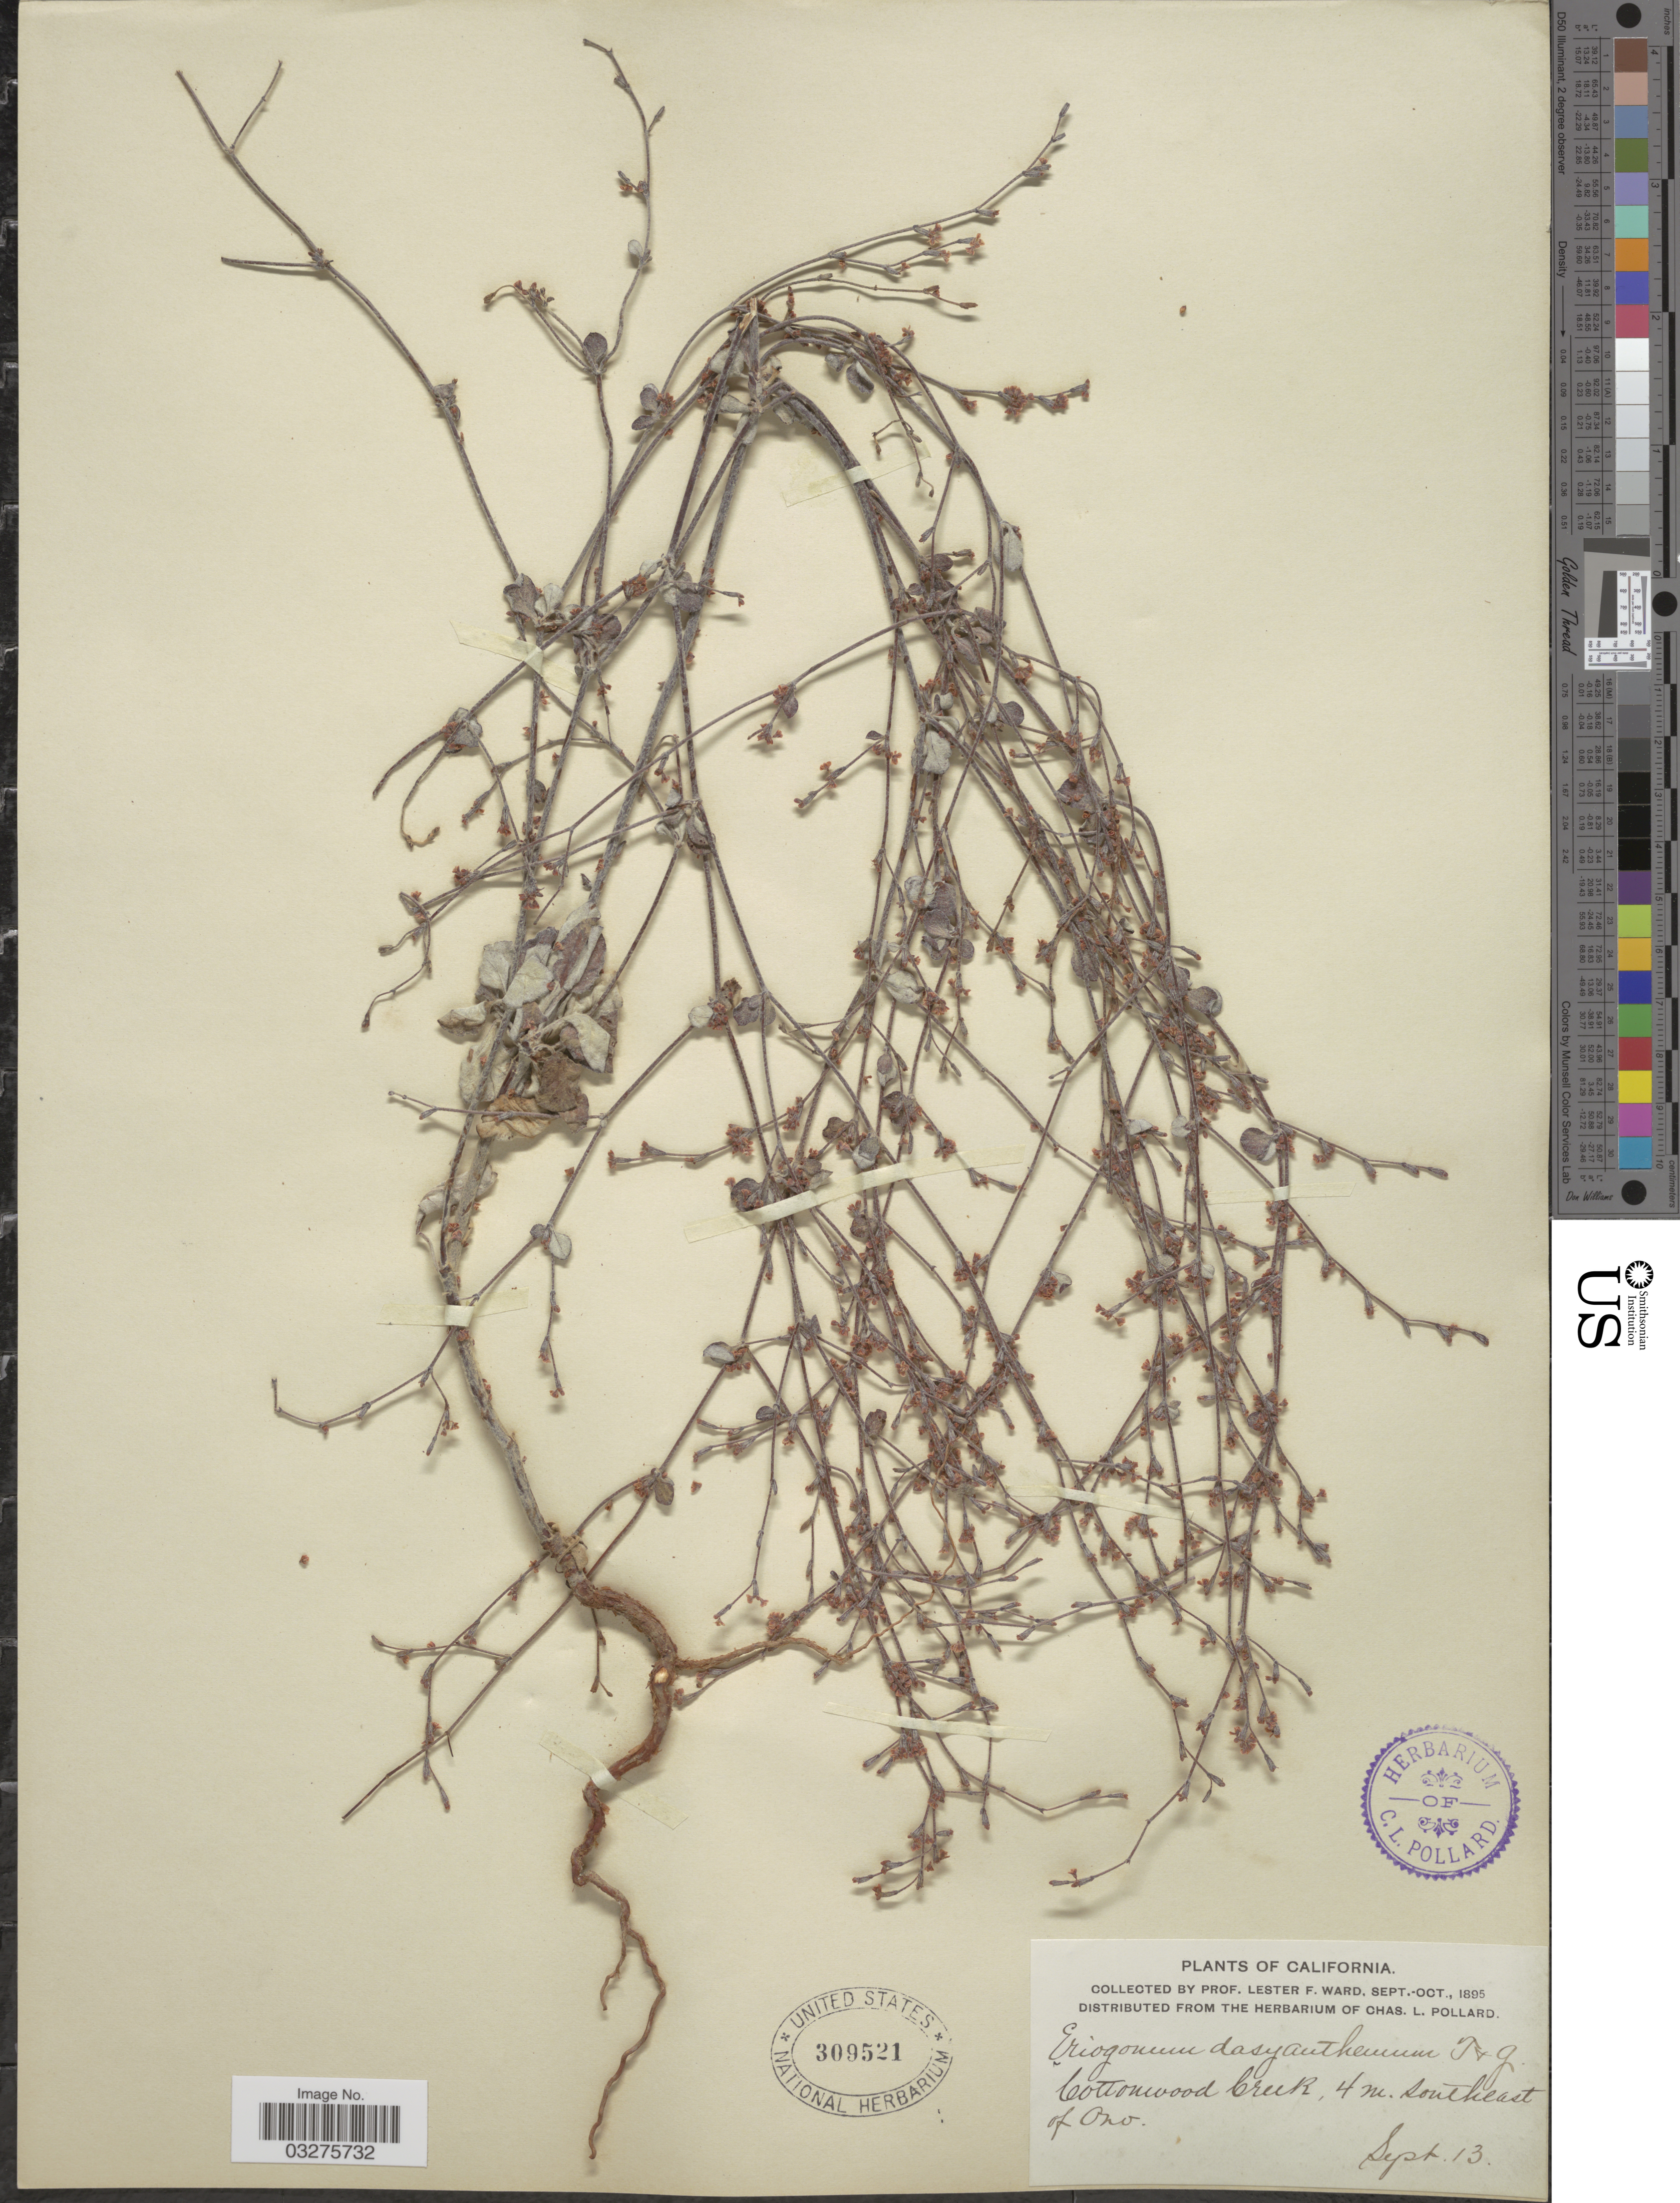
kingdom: Plantae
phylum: Tracheophyta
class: Magnoliopsida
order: Caryophyllales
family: Polygonaceae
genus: Eriogonum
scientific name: Eriogonum dasyanthemum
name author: Torr. & A. Gray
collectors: L. F. Ward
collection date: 1895-09-13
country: United States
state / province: California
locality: Cottonwood Creek, 4 m. southeast of Ono.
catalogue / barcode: US 309521